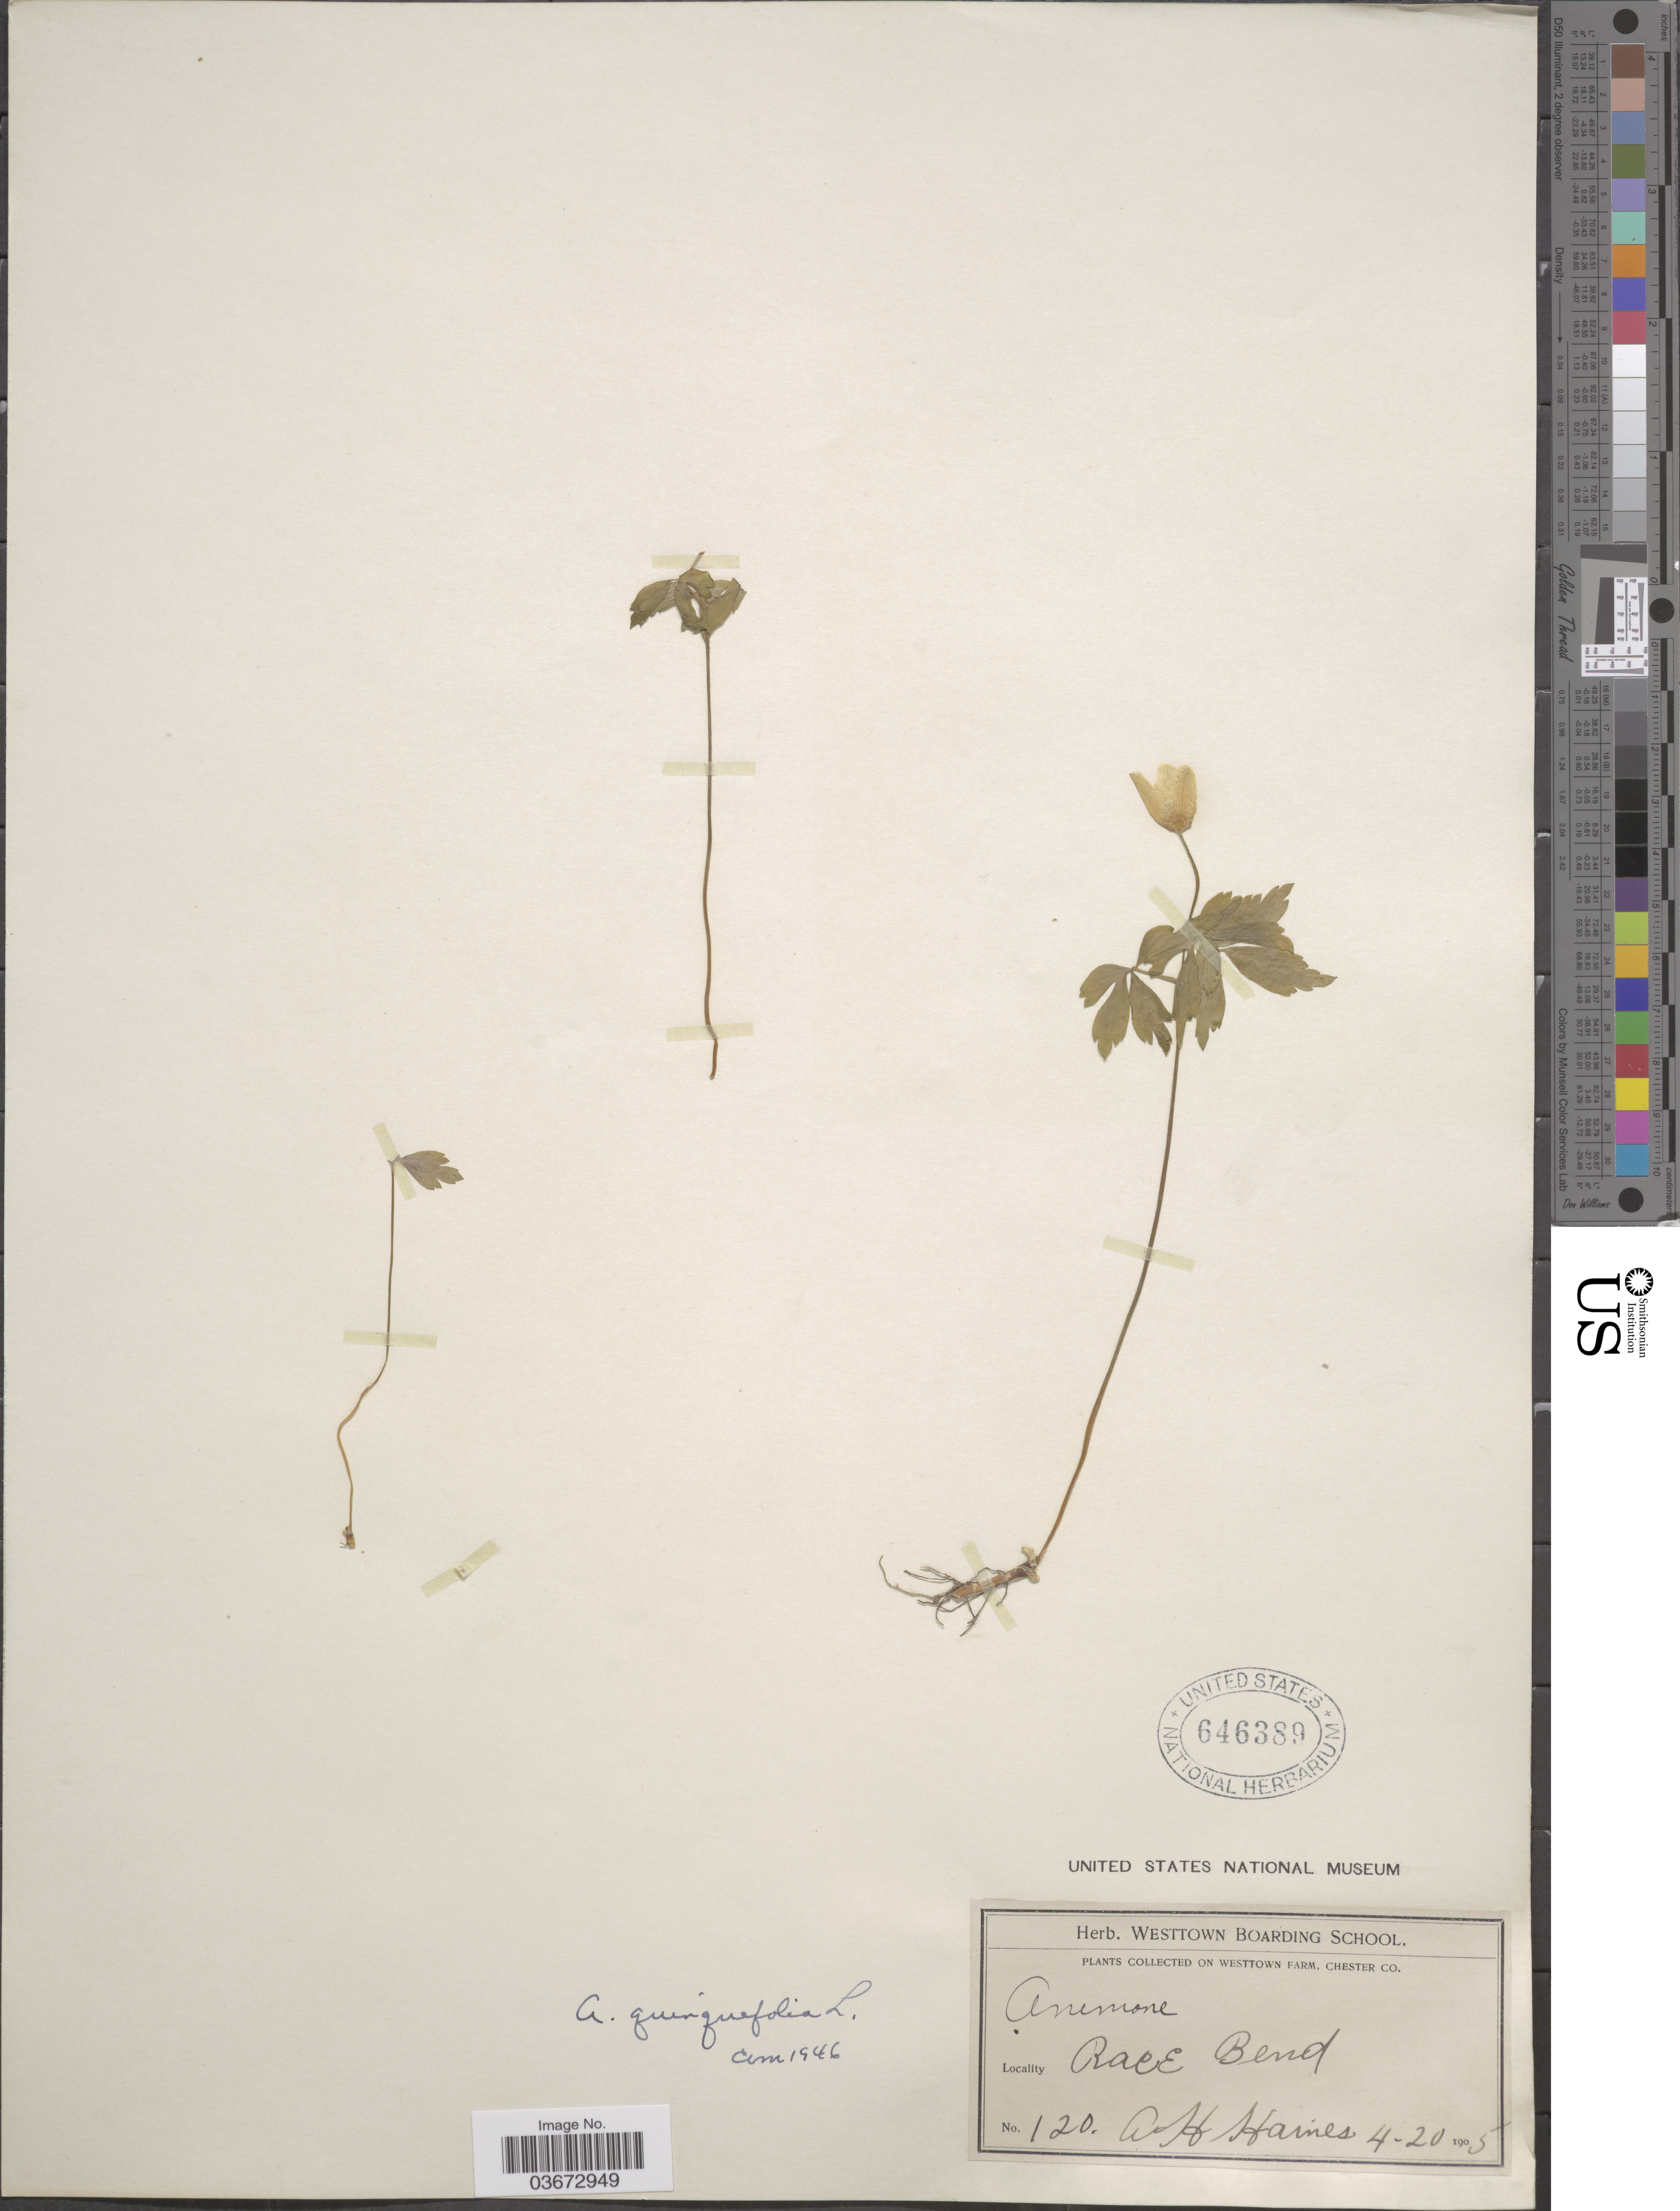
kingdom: Plantae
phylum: Tracheophyta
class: Magnoliopsida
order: Ranunculales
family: Ranunculaceae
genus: Anemone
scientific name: Anemone quinquefolia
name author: L.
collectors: H. H. Haines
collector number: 120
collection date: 1905-04-20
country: United States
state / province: Pennsylvania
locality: On Westtown Farm, Chester Co. Race Bend.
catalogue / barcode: US 646389